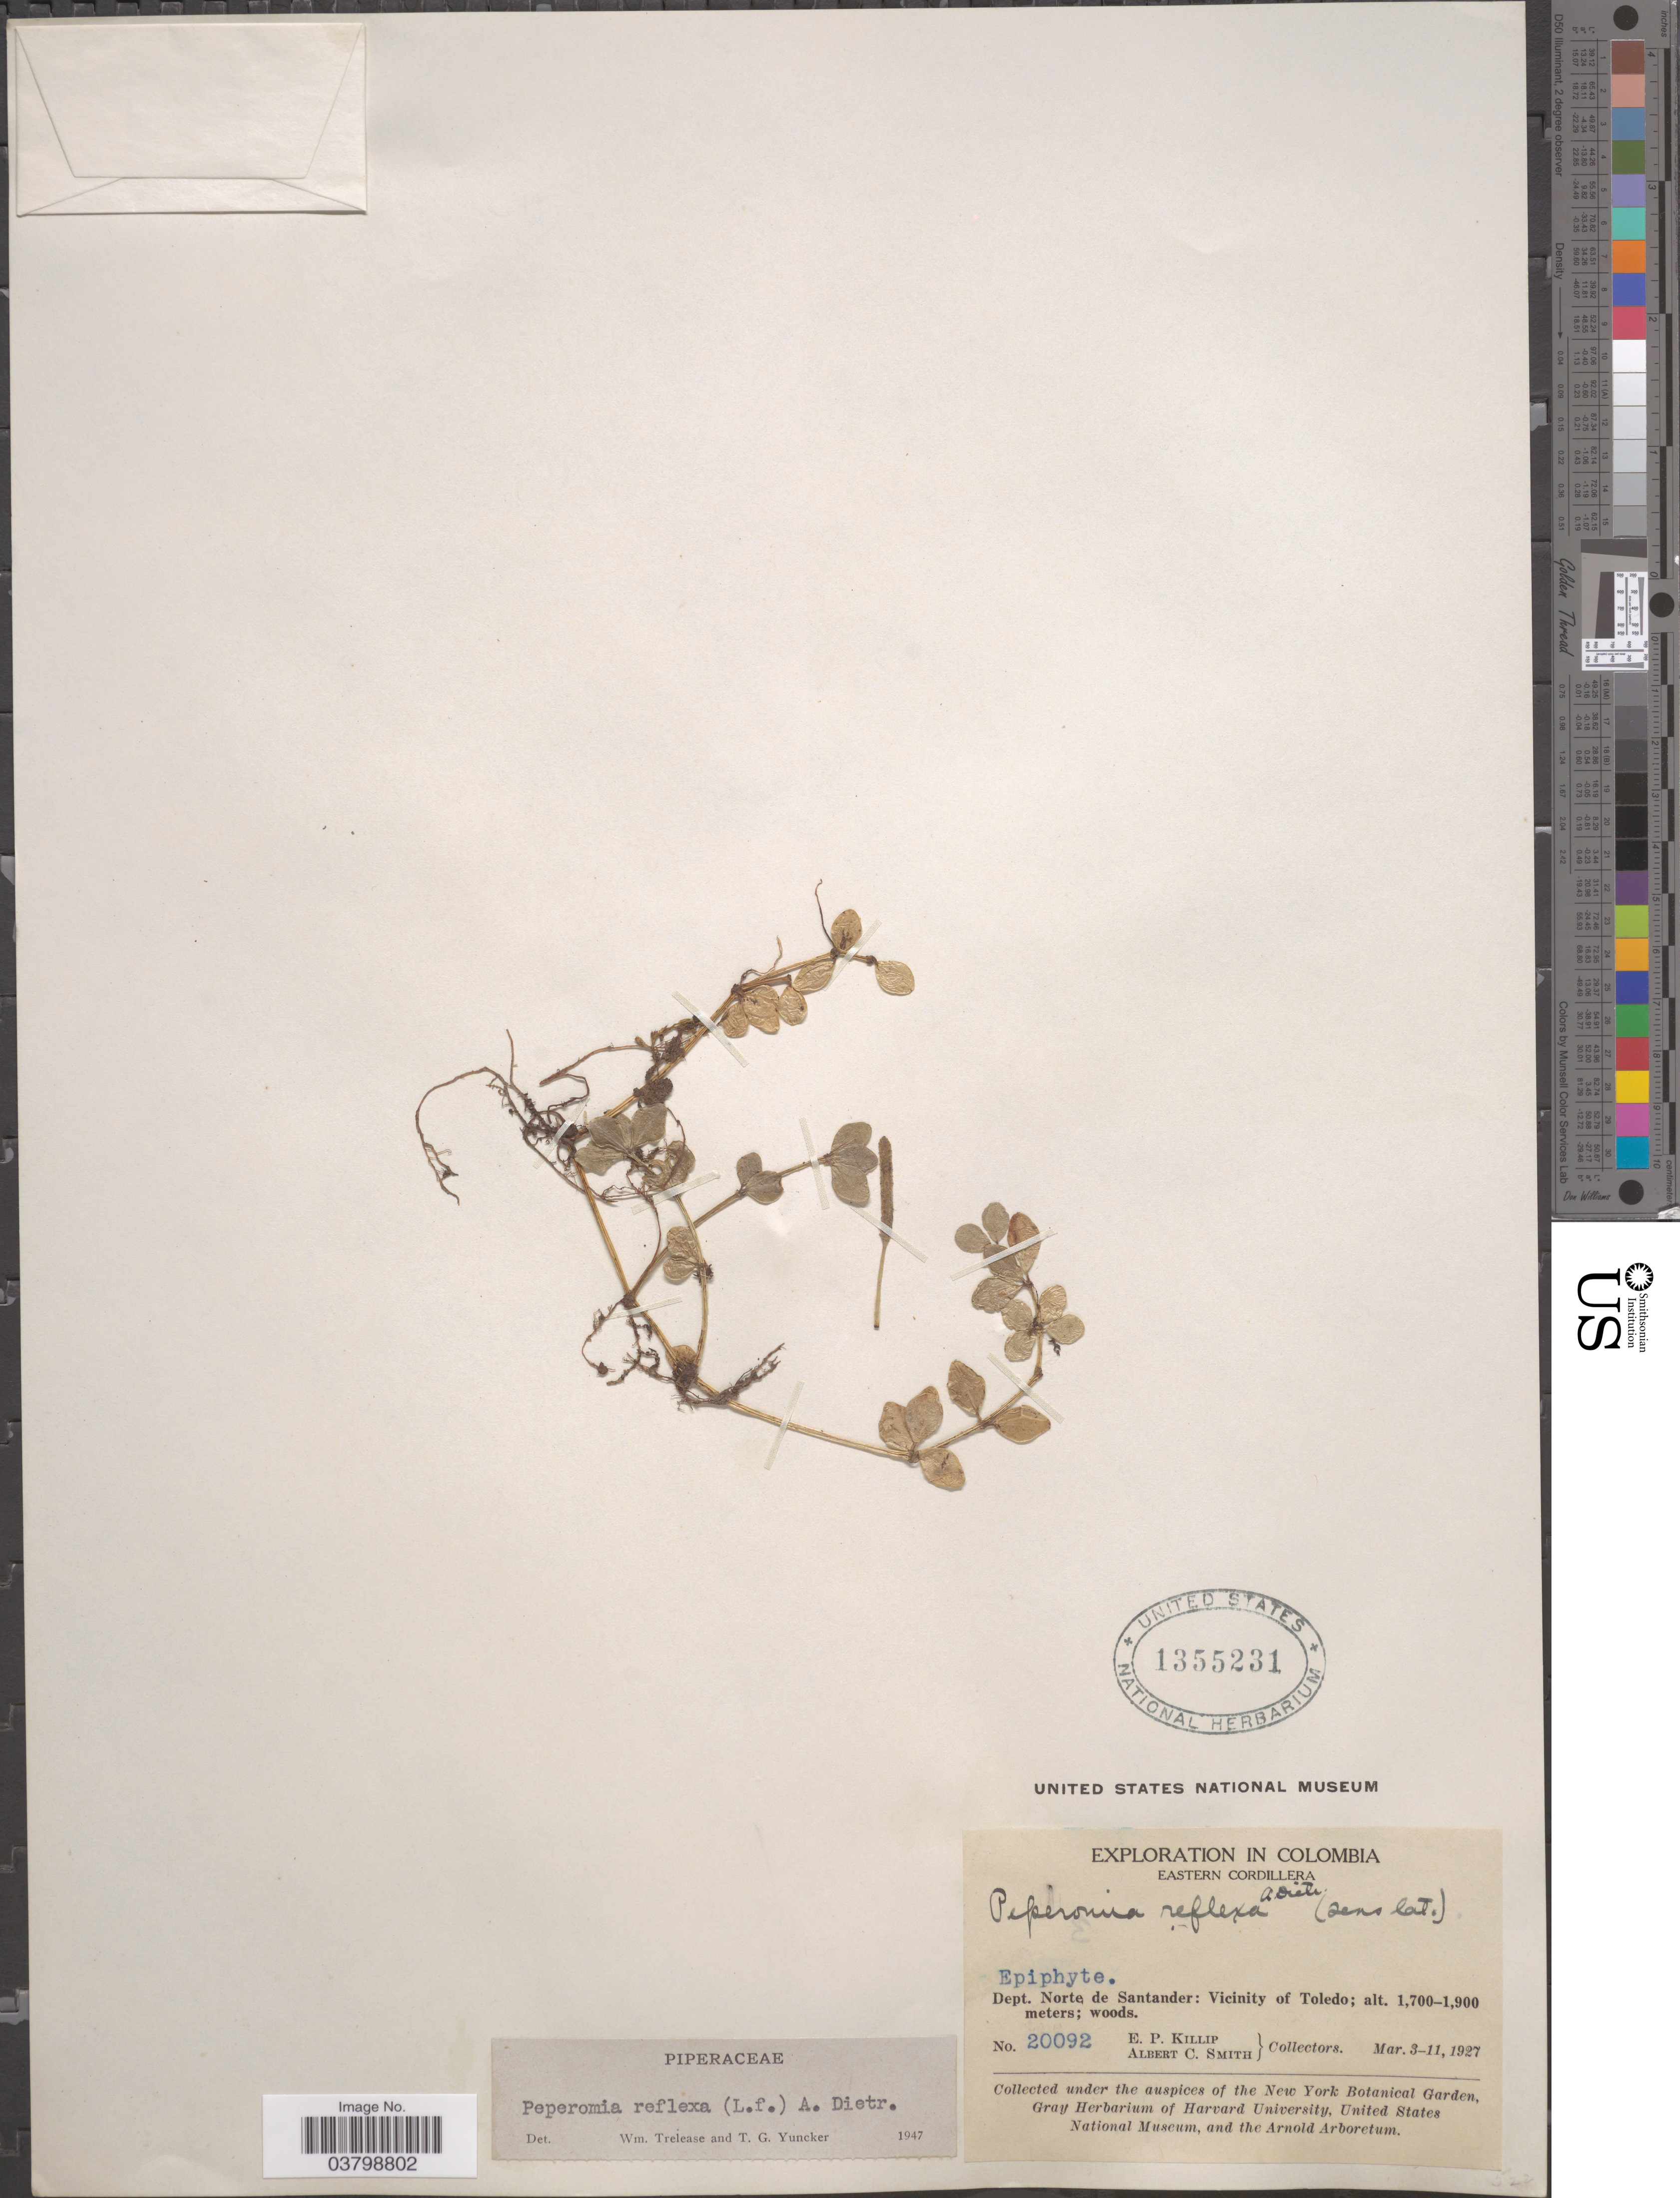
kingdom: Plantae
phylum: Tracheophyta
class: Magnoliopsida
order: Piperales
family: Piperaceae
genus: Peperomia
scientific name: Peperomia tetraphylla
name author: (G. Forst.) Hook. & Arn.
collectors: E. P. Killip & A. C. Smith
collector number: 20092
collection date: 1927-03-03/1927-03-11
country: Colombia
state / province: Norte de Santander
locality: Eastern Cordillera. Dept. Norte de Santander: Vicinity of Toledo.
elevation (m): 1700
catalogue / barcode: US 1355231